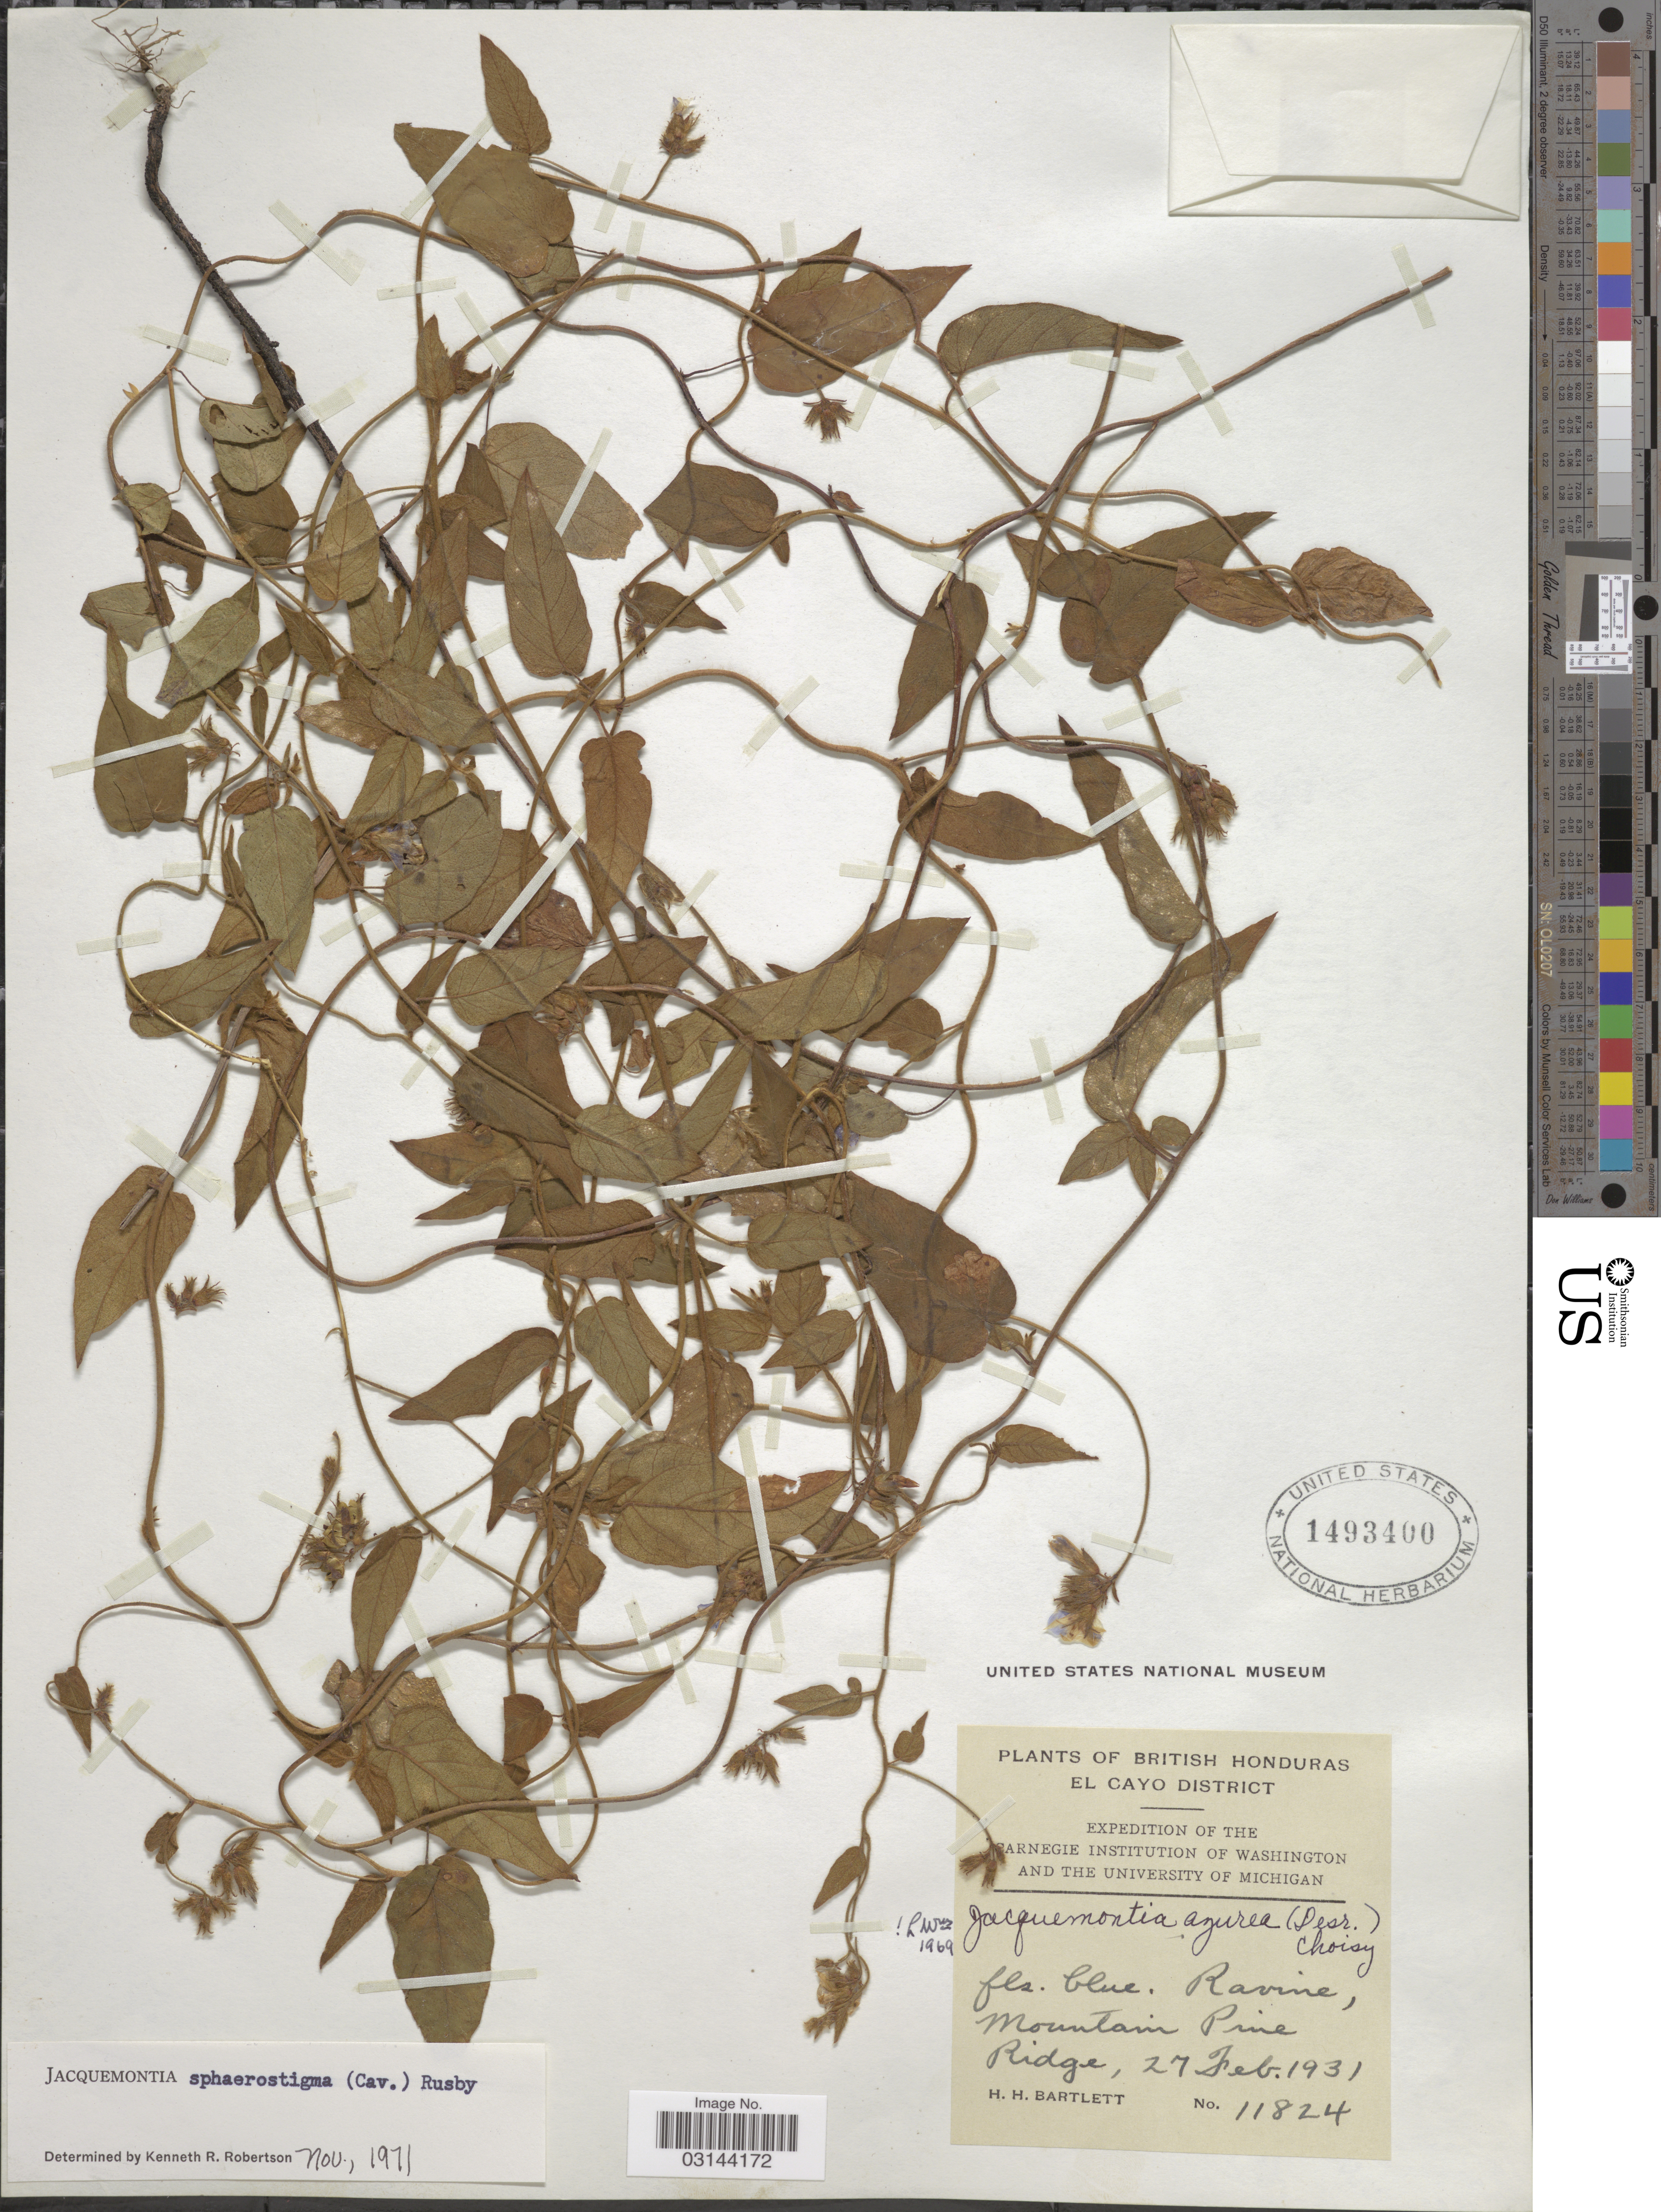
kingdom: Plantae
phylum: Tracheophyta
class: Magnoliopsida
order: Solanales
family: Convolvulaceae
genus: Jacquemontia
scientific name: Jacquemontia sphaerostigma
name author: (Cav.) Rusby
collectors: H. H. Bartlett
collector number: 11824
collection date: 1931-02-27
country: Belize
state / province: Cayo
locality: British Honduras, El Cayo District, Ravine, Mountain Pine Ridge.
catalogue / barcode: US 1493400